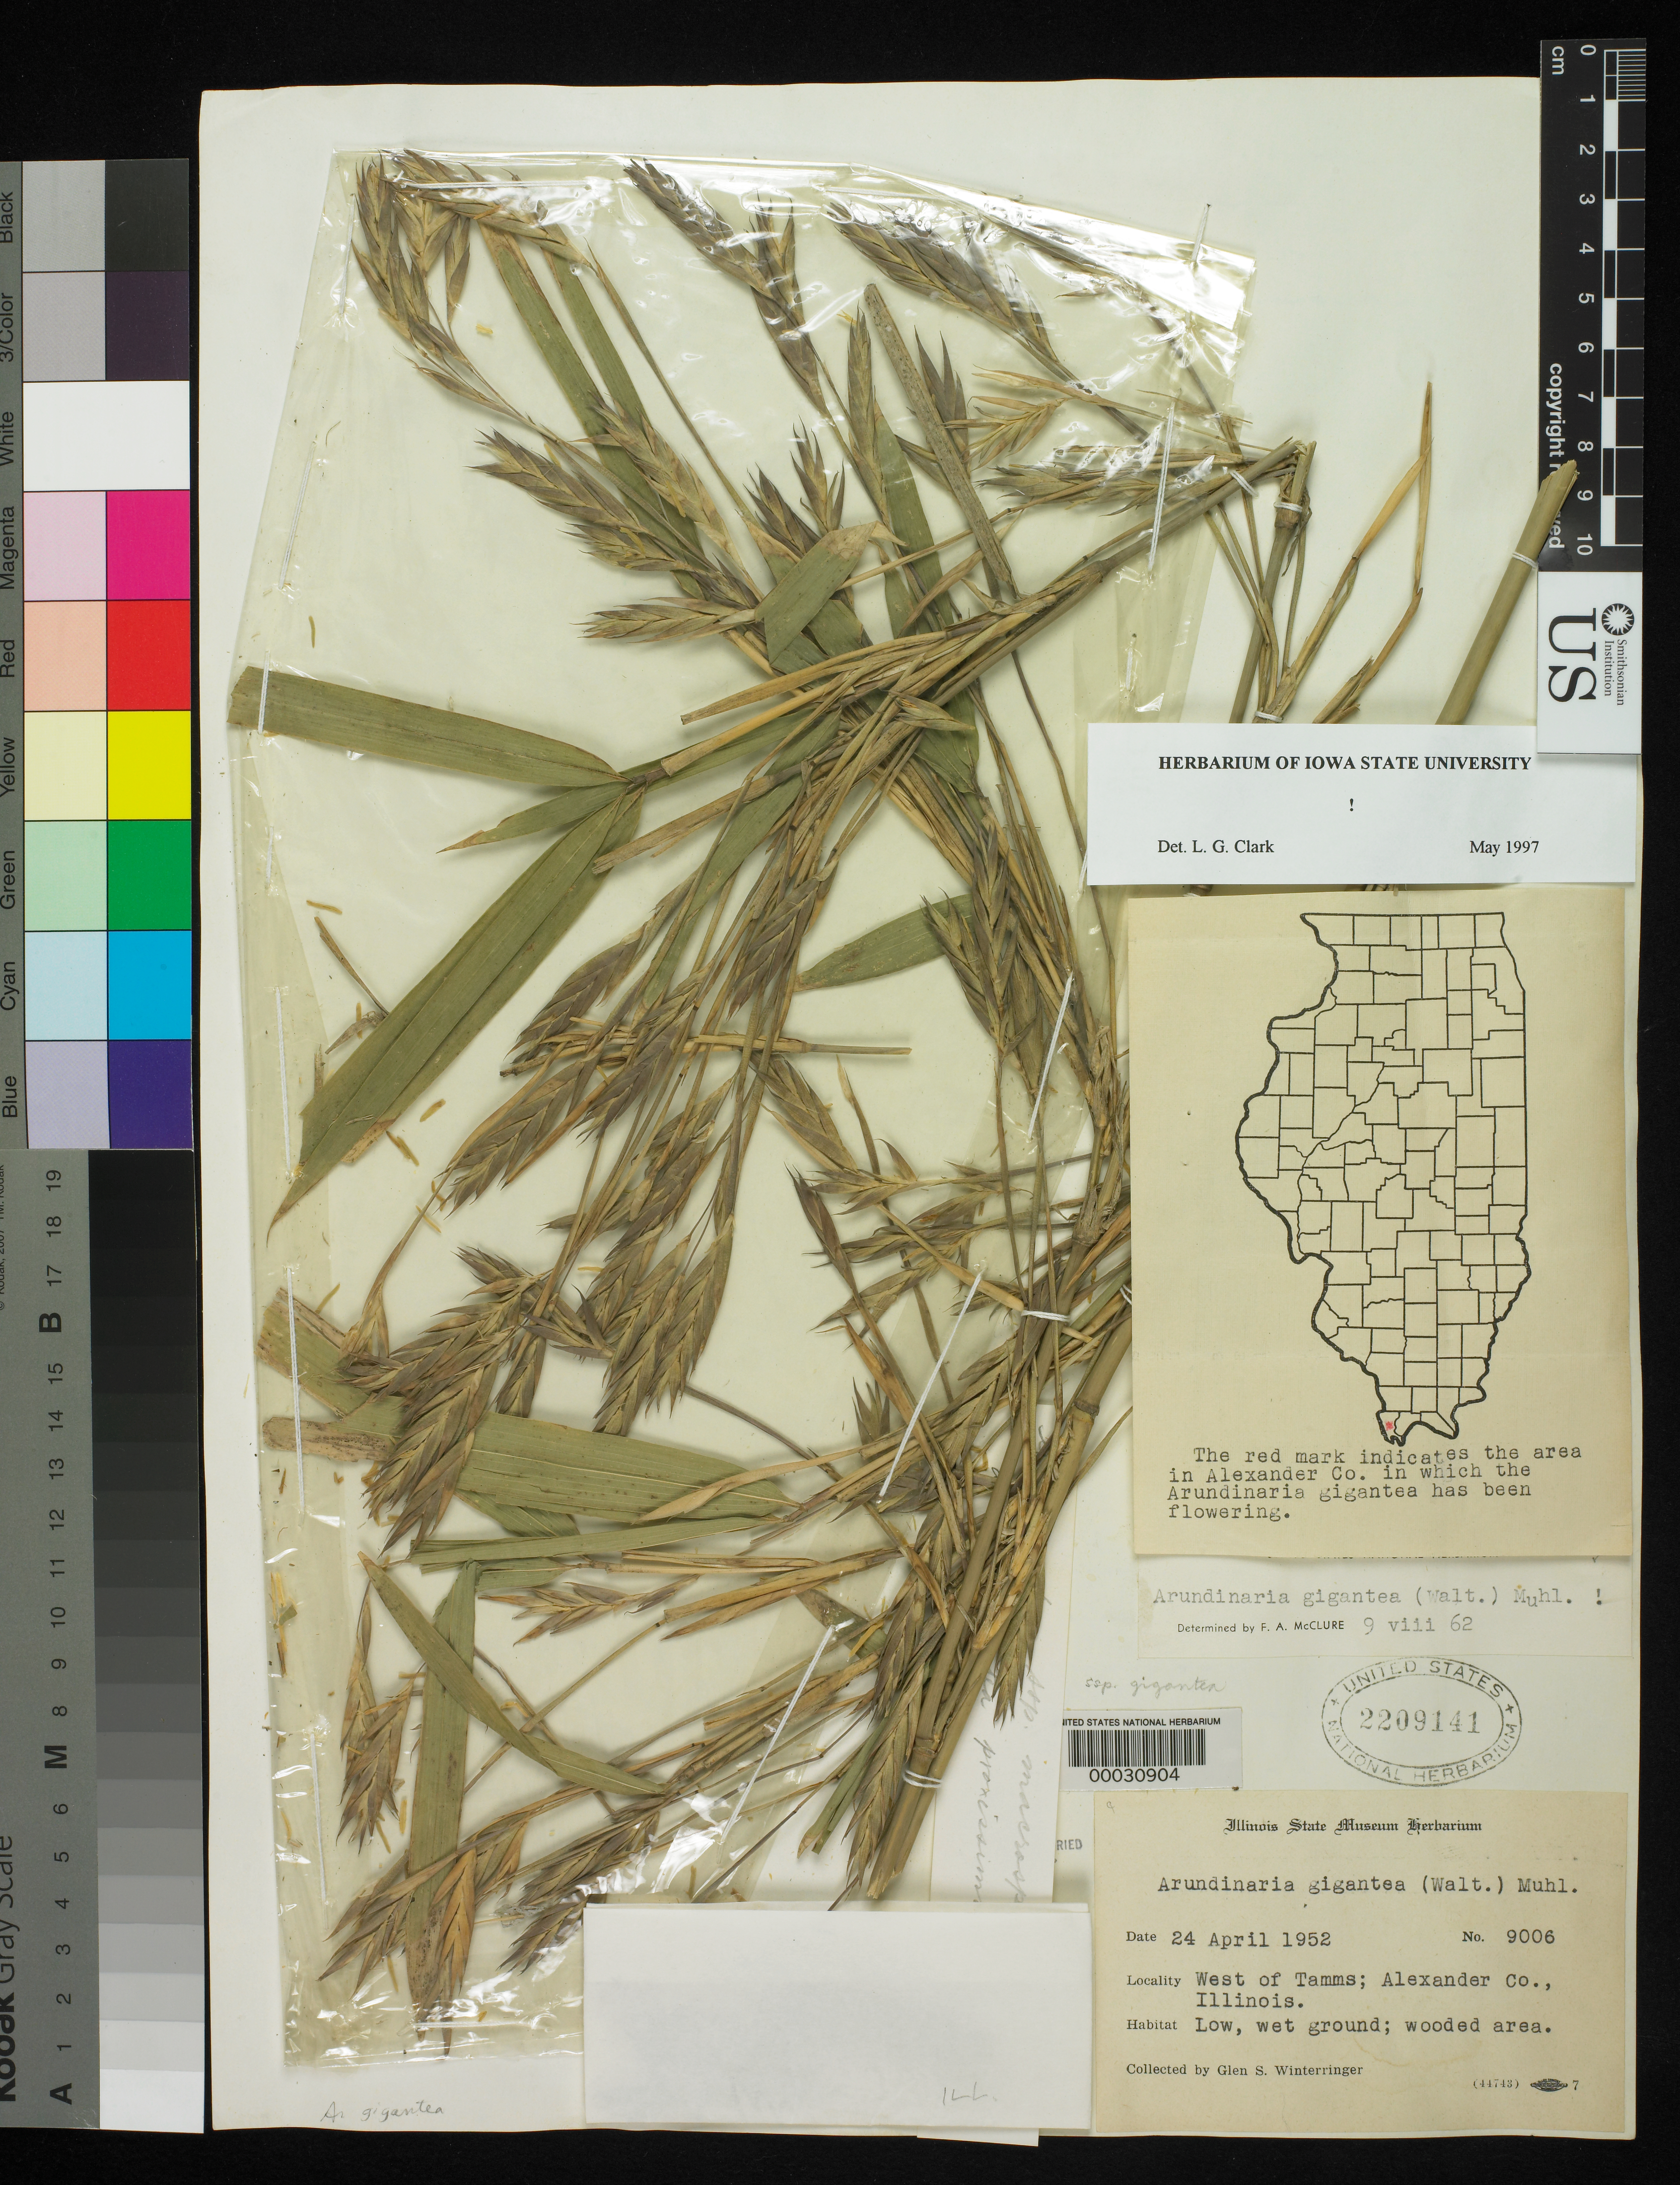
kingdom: Plantae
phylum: Tracheophyta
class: Liliopsida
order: Poales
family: Poaceae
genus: Arundinaria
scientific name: Arundinaria gigantea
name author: (Walter) Muhl.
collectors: G. Winterringer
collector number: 9006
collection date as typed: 24 Apr 1952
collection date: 1952-04-24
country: United States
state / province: Illinois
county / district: Alexander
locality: Tamms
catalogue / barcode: US 2209141